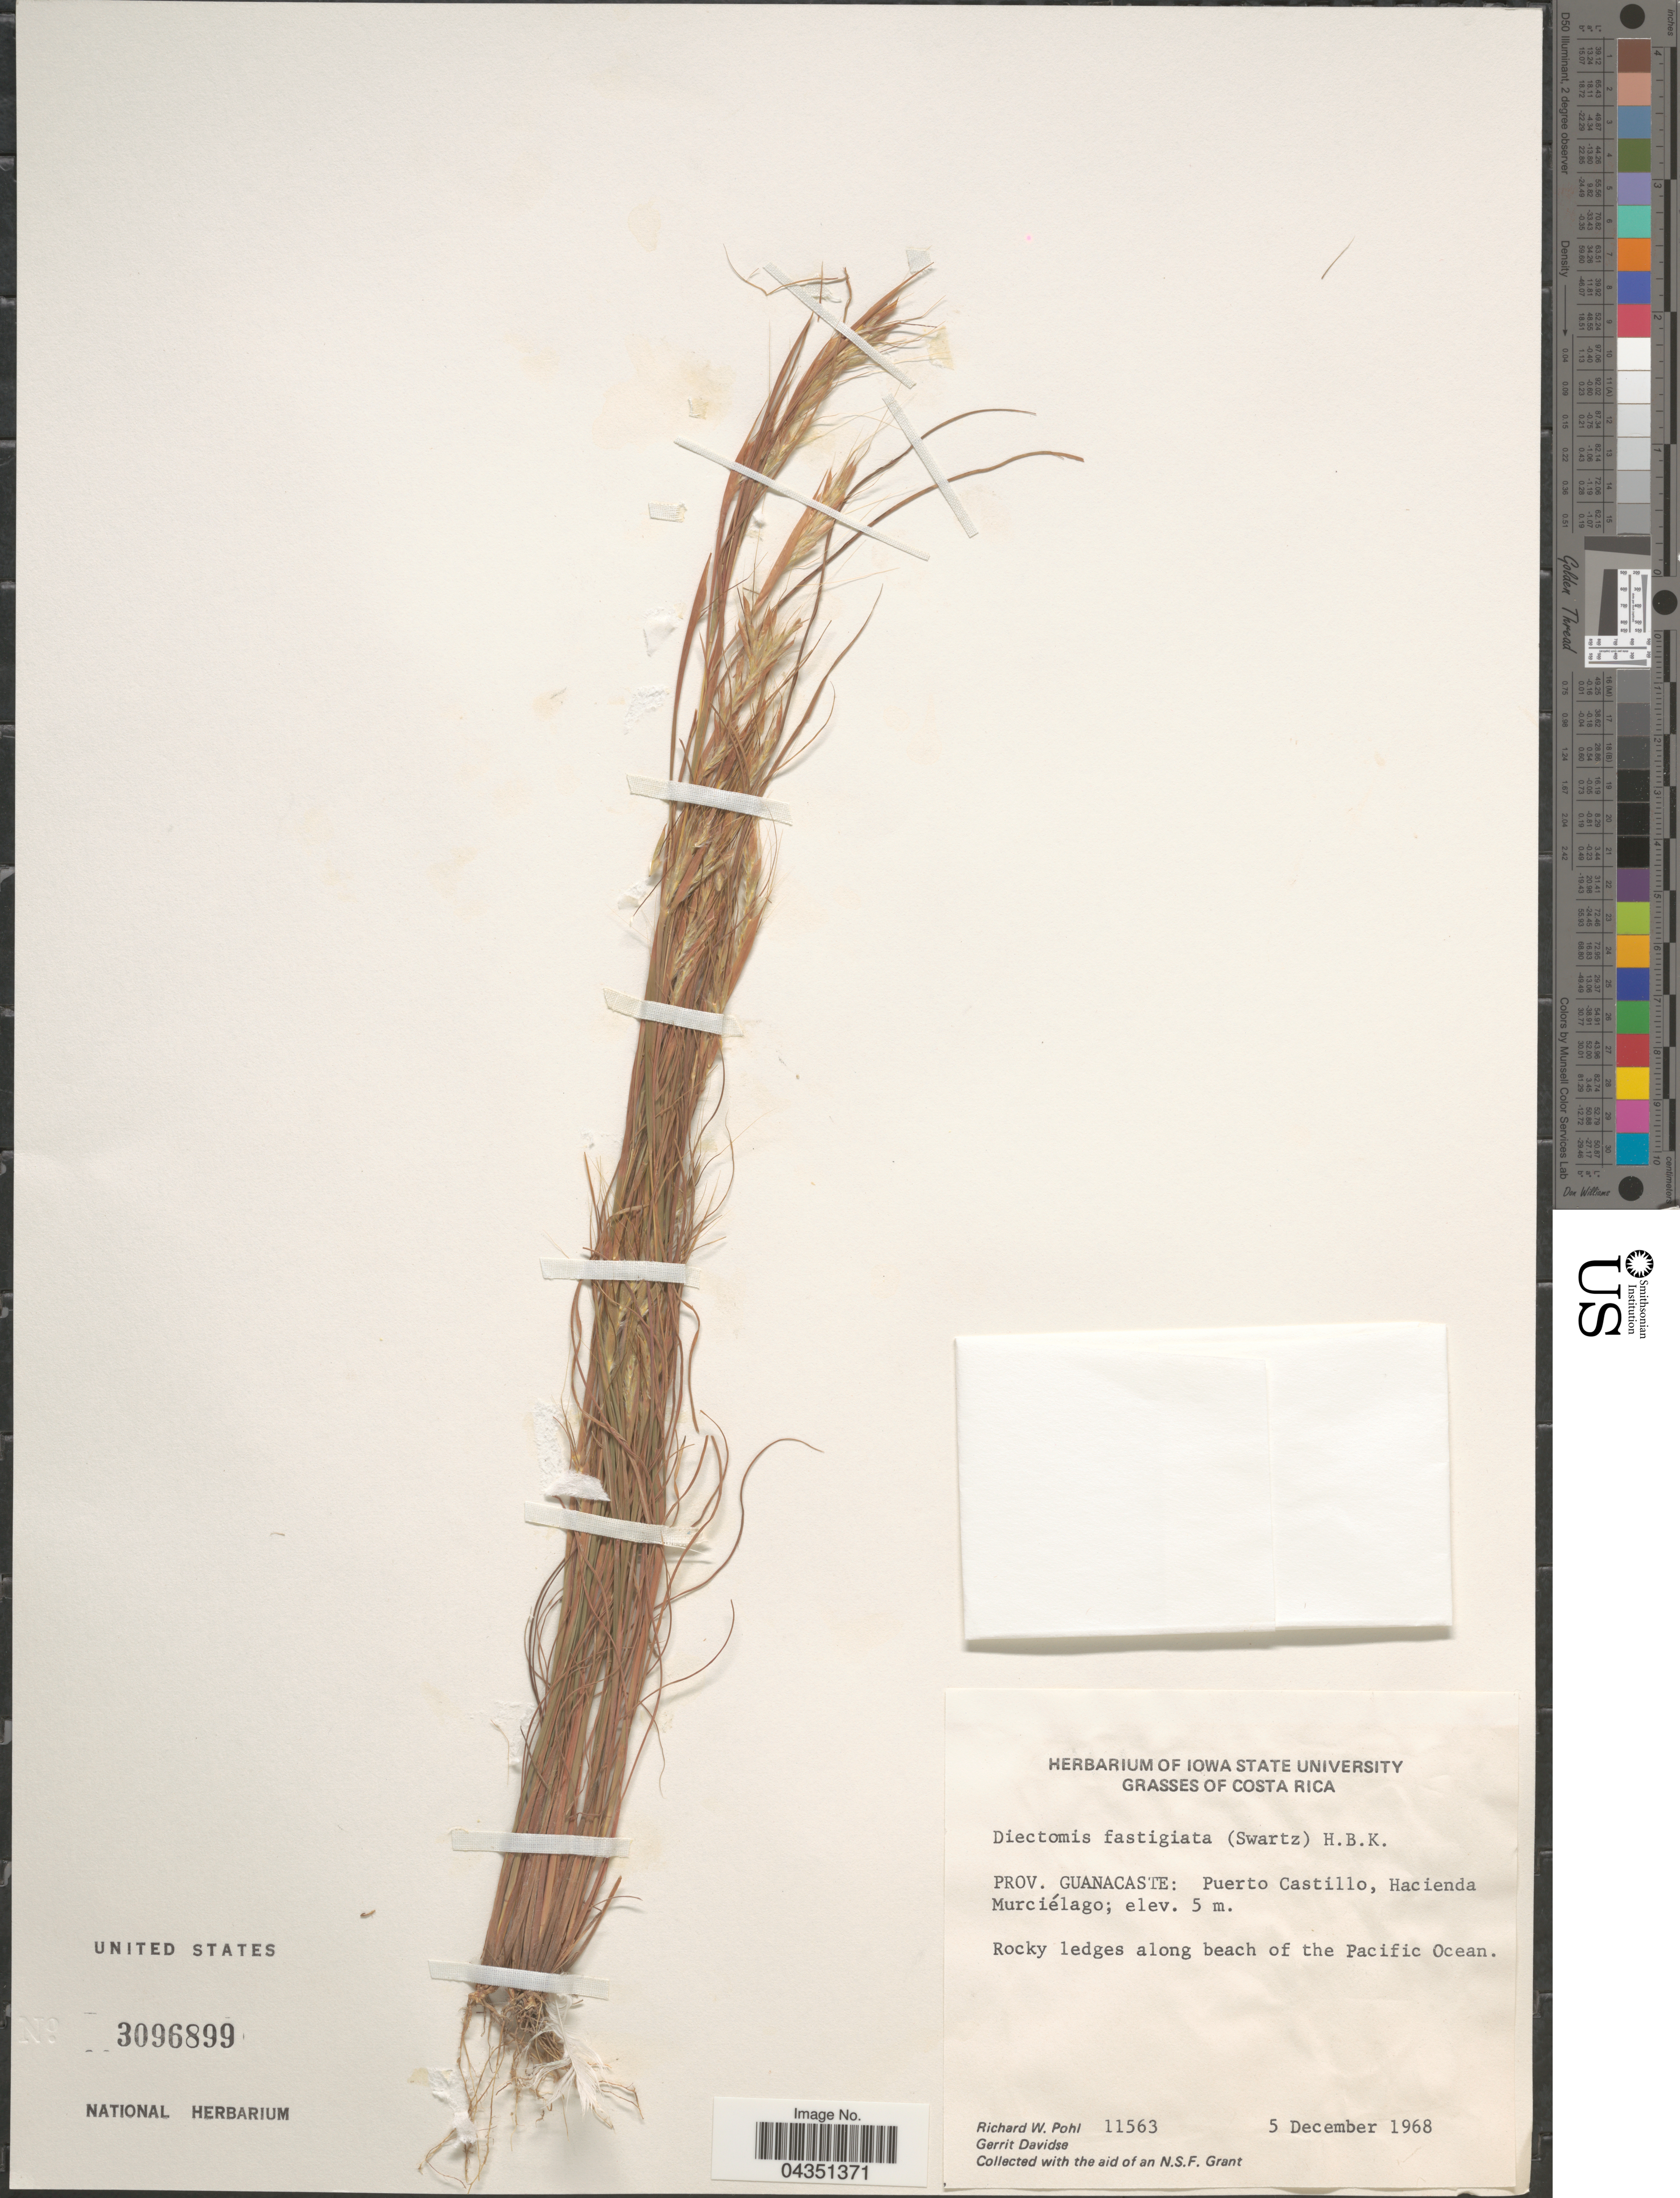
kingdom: Plantae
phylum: Tracheophyta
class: Liliopsida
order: Poales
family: Poaceae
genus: Diectomis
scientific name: Diectomis fastigiata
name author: (Sw.) P. Beauv.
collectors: R. W. Pohl & G. Davidse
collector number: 11563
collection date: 1968-12-05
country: Costa Rica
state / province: Guanacaste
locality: Puerto Castillo, Hacienda Murciélago. Rocky ledges along beach of the Pacific Ocean.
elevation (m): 5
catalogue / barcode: US 3096899